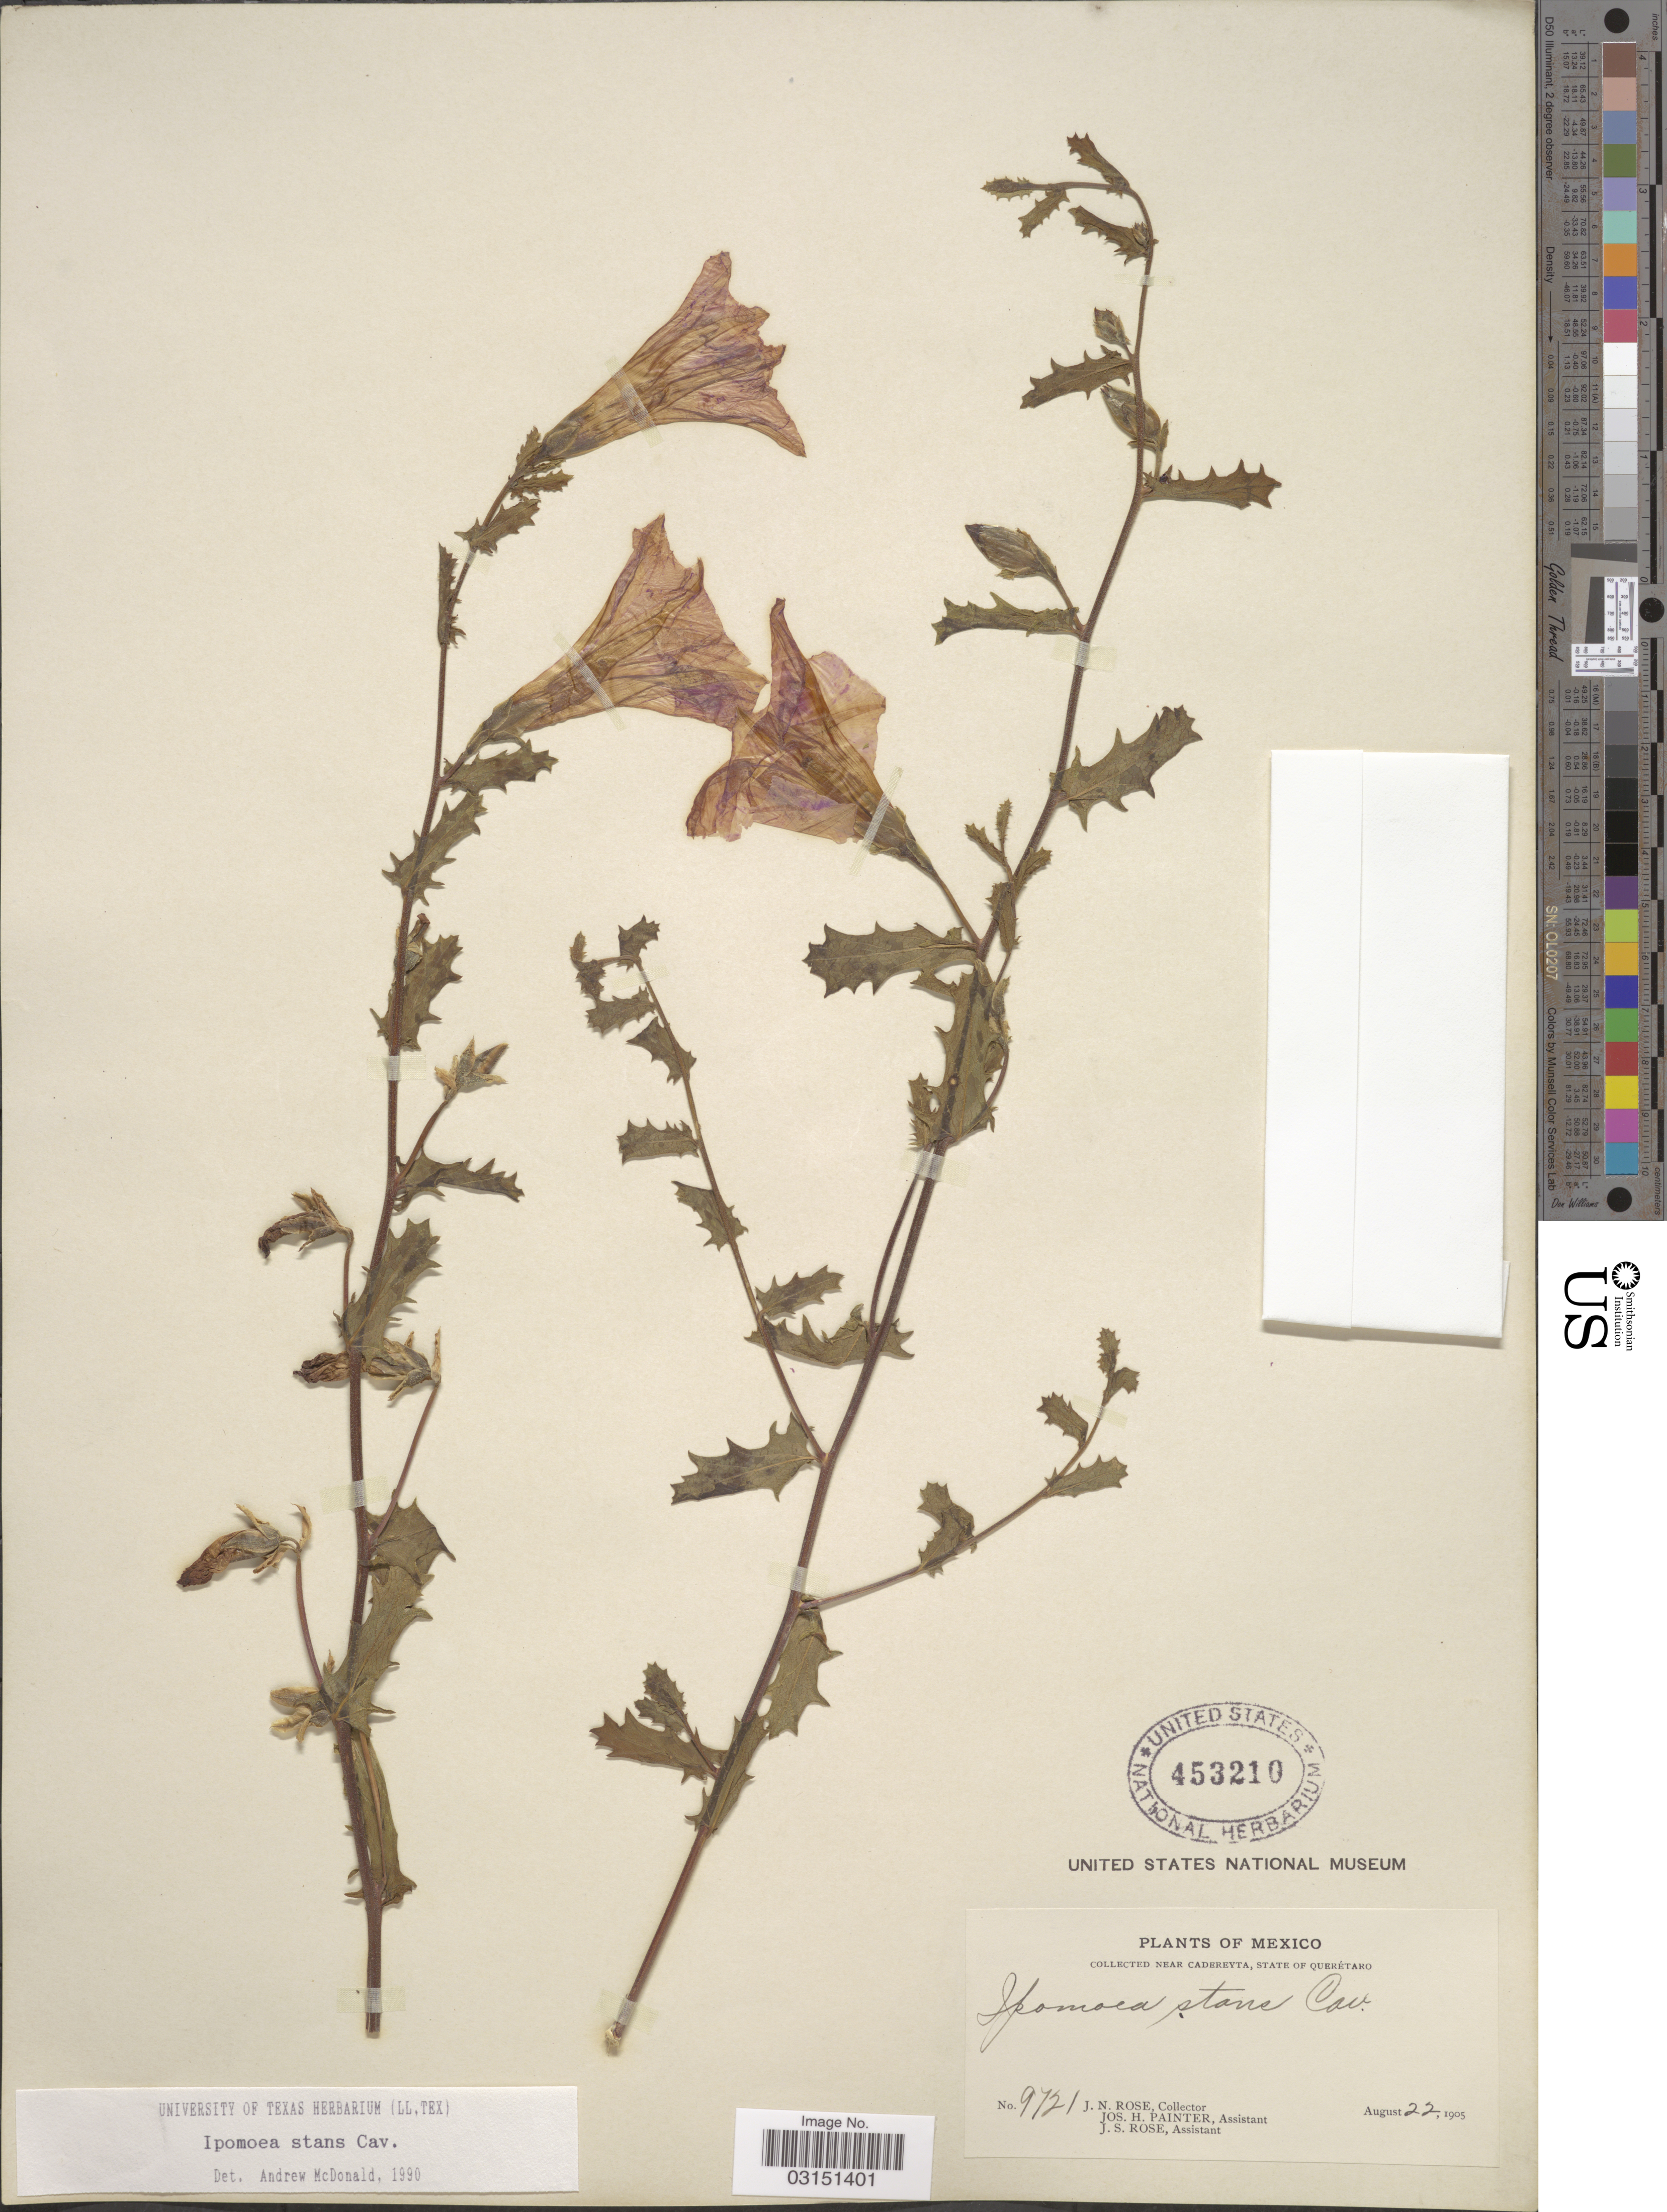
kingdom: Plantae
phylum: Tracheophyta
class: Magnoliopsida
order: Solanales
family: Convolvulaceae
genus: Ipomoea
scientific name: Ipomoea stans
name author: Cav.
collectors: J. N. Rose, J. H. Painter & J. S. Rose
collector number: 9721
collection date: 1905-08-22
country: Mexico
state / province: Querétaro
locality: Near Cadereyta.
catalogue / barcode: US 453210